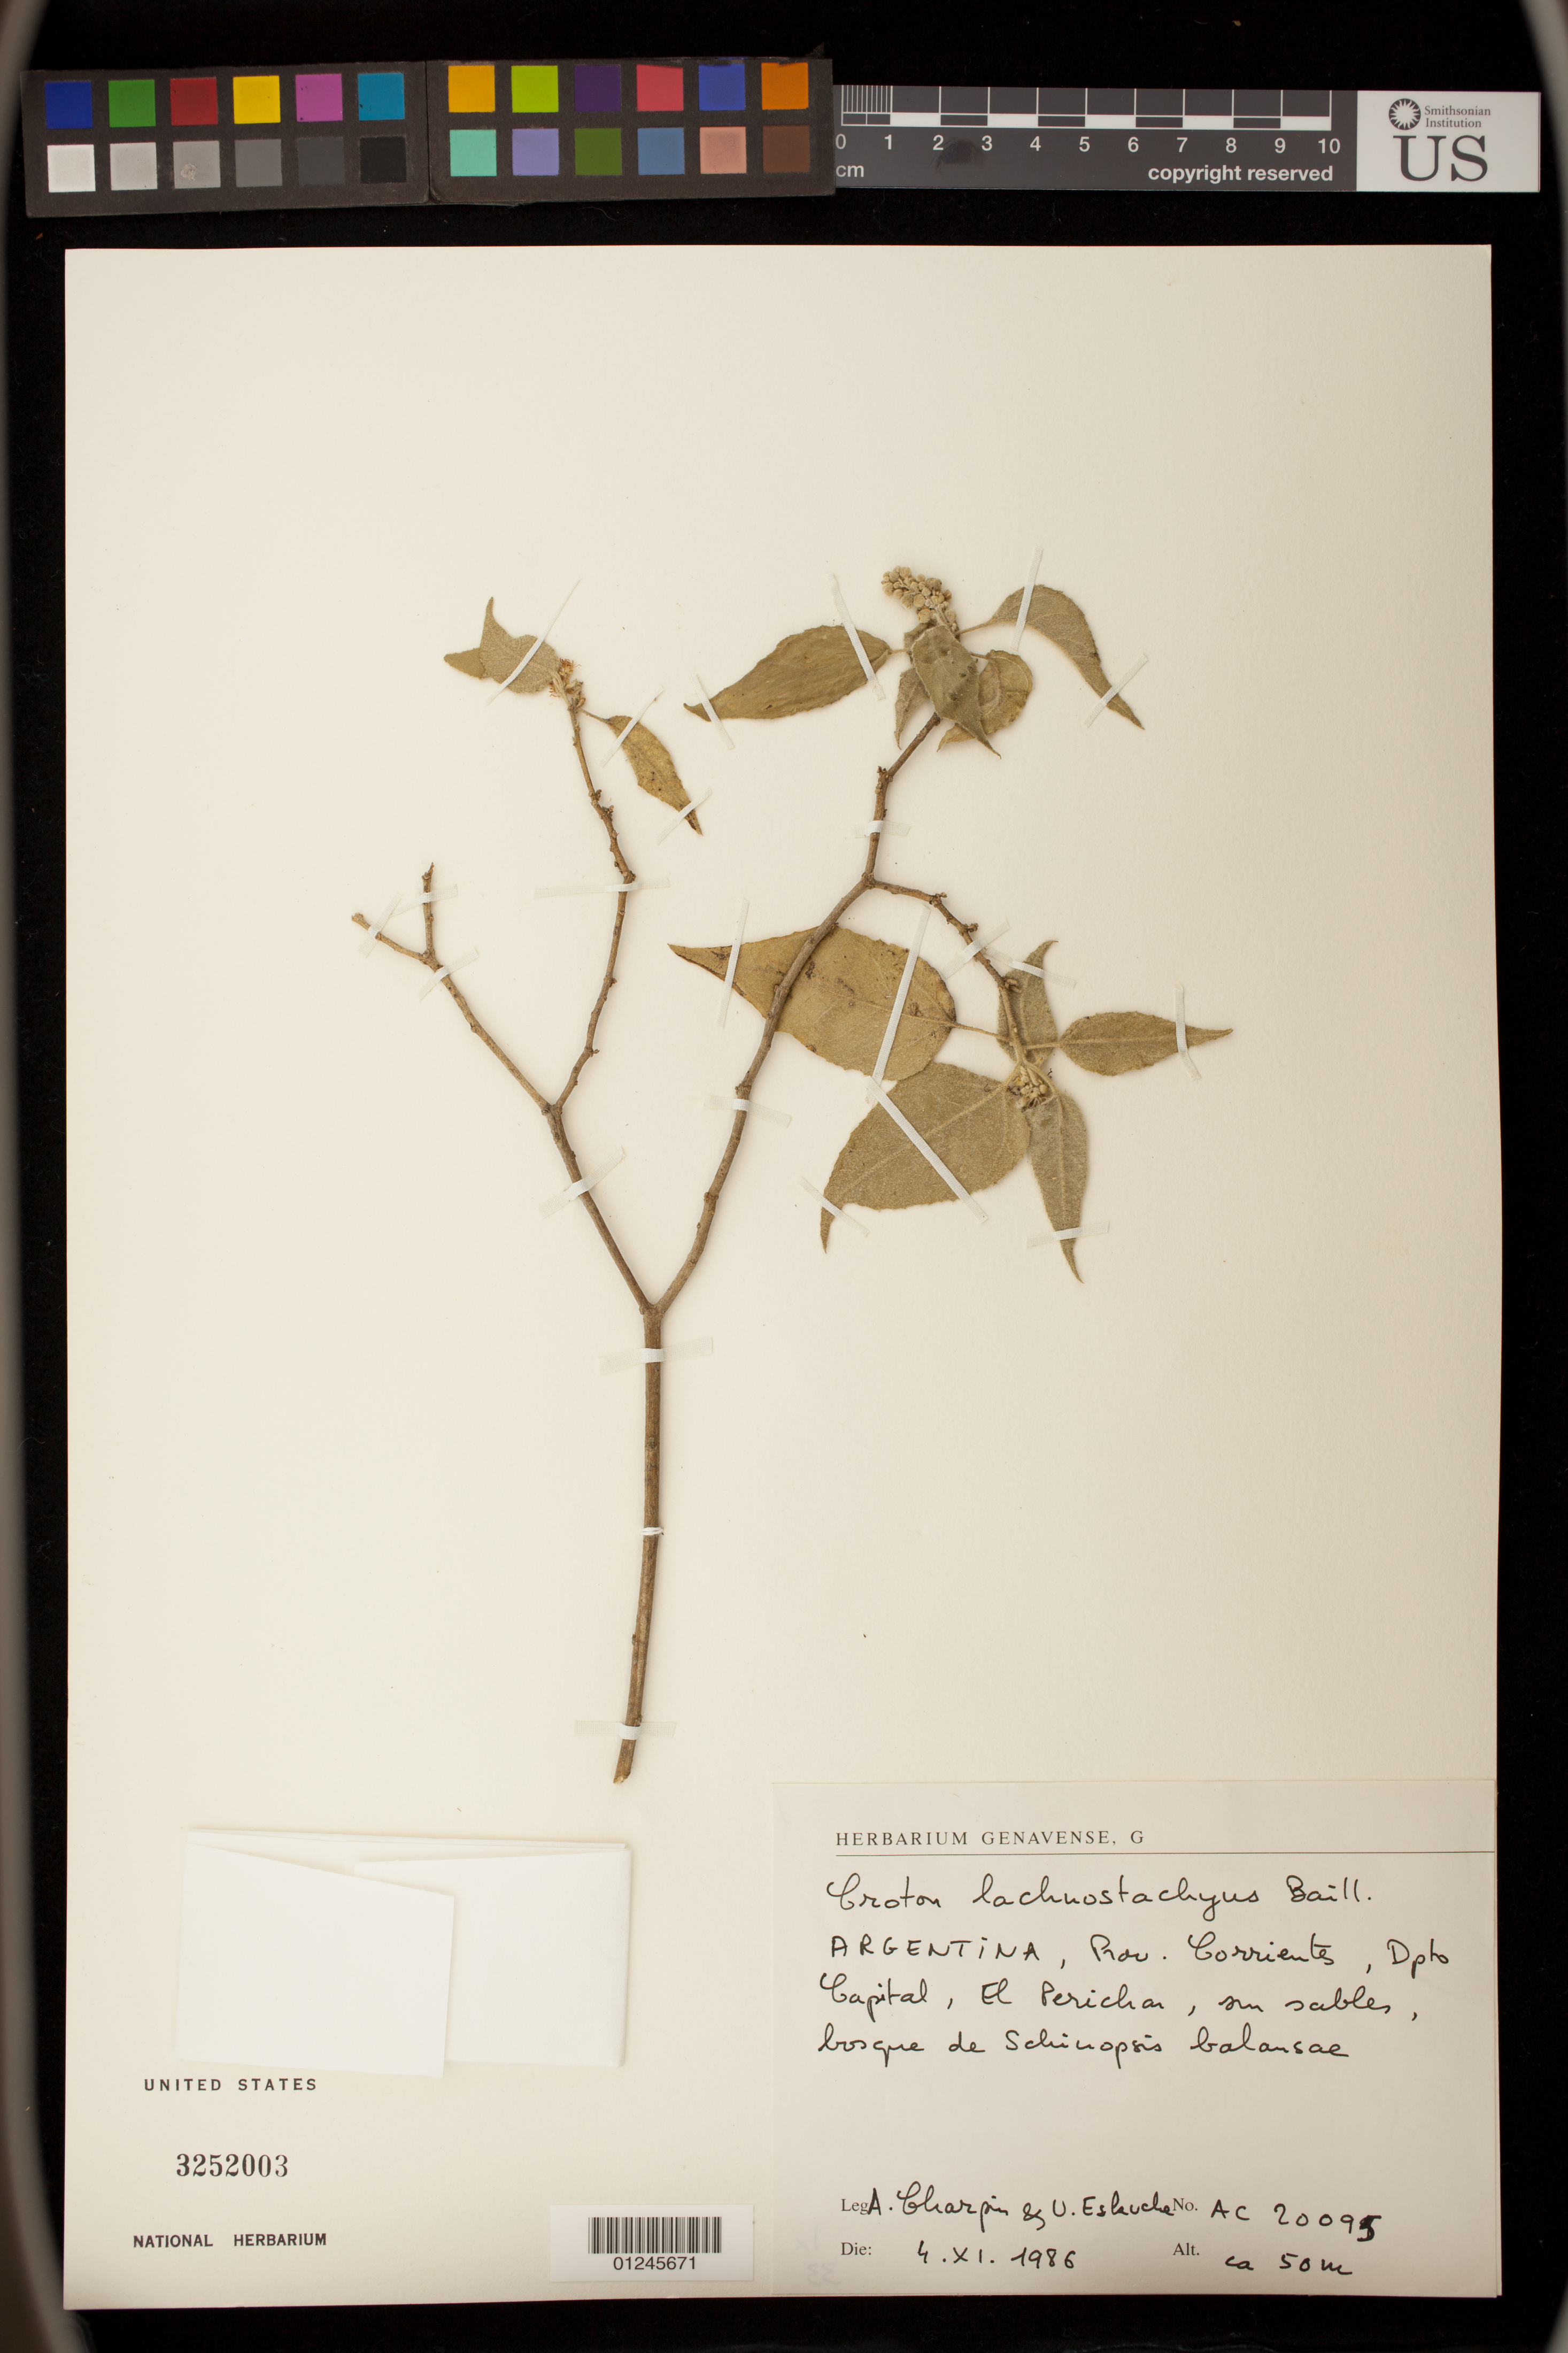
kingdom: Plantae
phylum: Tracheophyta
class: Magnoliopsida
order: Malpighiales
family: Euphorbiaceae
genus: Croton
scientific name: Croton lachnostachyus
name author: Baill.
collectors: A. Charpin & U. G. Eskuche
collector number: AC 20095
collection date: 1986-11-04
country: Argentina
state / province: Corrientes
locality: Dpto Capital, El Pericha, en sables, bosque de schinopsis balansae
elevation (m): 50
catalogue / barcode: US 3252003